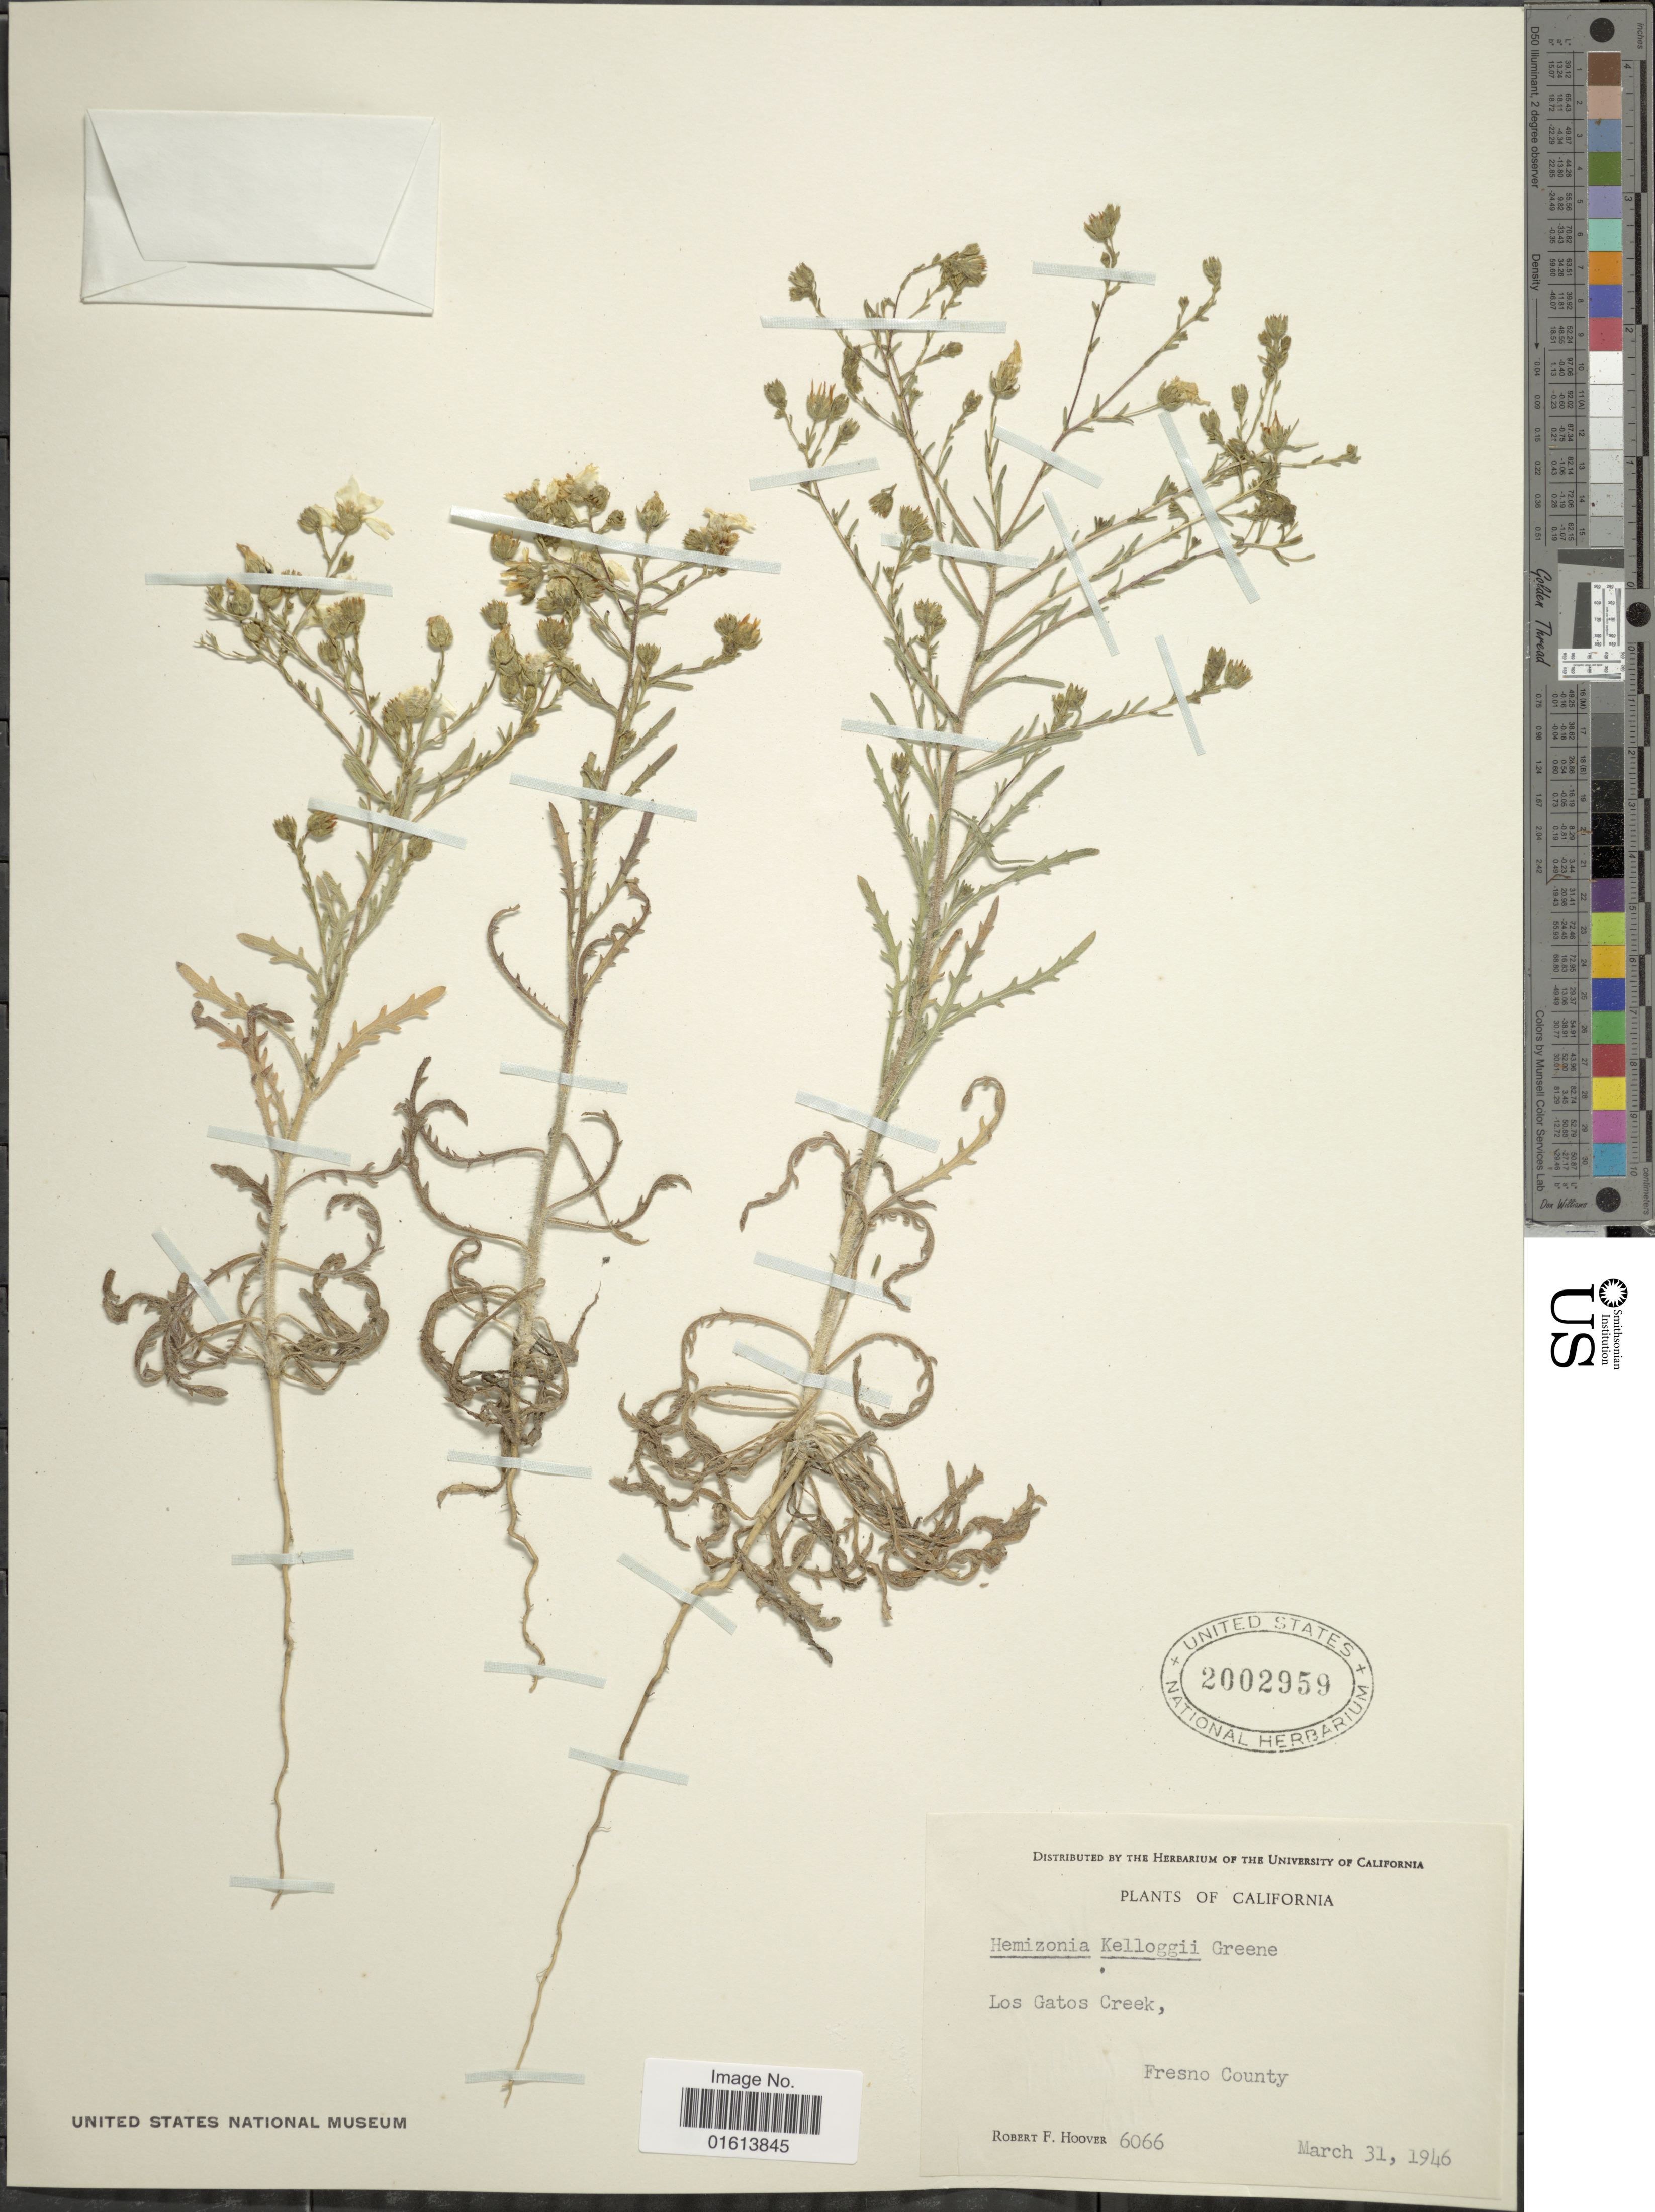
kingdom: Plantae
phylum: Tracheophyta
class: Magnoliopsida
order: Asterales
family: Asteraceae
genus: Deinandra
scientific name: Deinandra kelloggii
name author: (Greene) Greene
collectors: R. F. Hoover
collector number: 6066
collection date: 1946-03-31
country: United States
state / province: California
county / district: Fresno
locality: California. Los Gatos Creek, Fresno County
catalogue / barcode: US 2002959